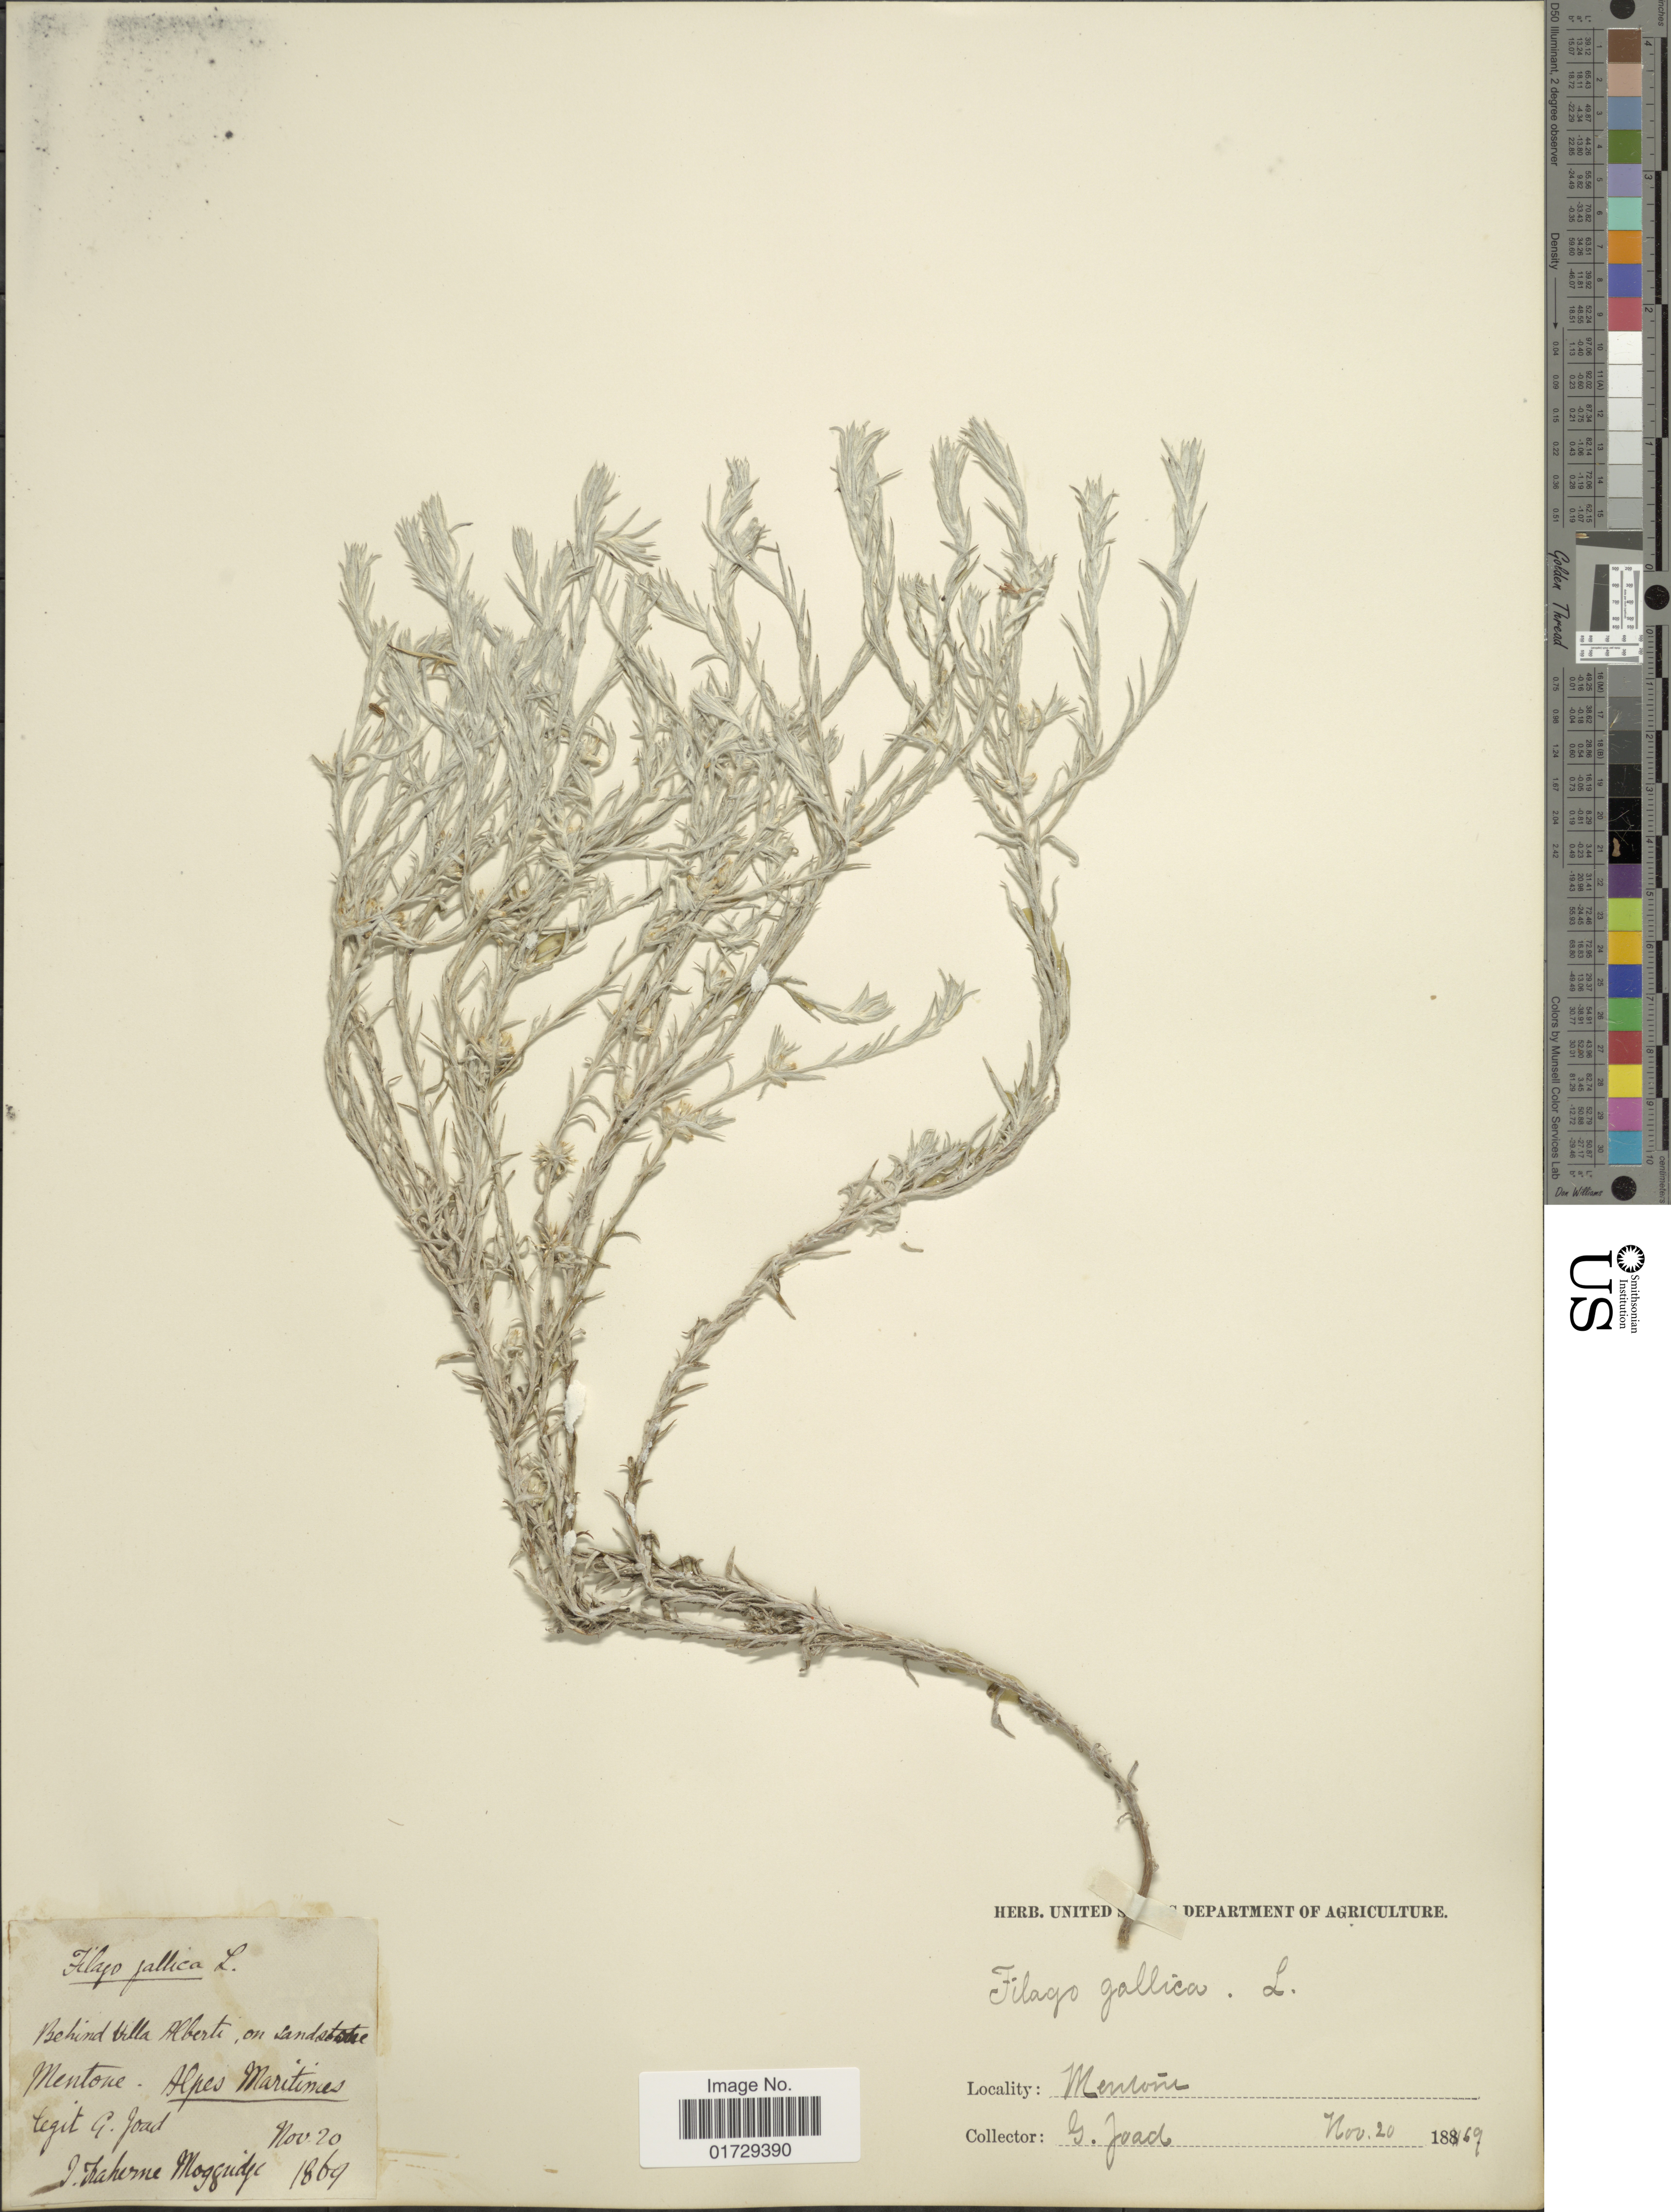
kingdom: Plantae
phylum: Tracheophyta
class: Magnoliopsida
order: Asterales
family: Asteraceae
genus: Filago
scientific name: Filago gallica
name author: L.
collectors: G. Joad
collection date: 1869-11-20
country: France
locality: Behind Villa Alberte, Mentone, Alpes Maritimes